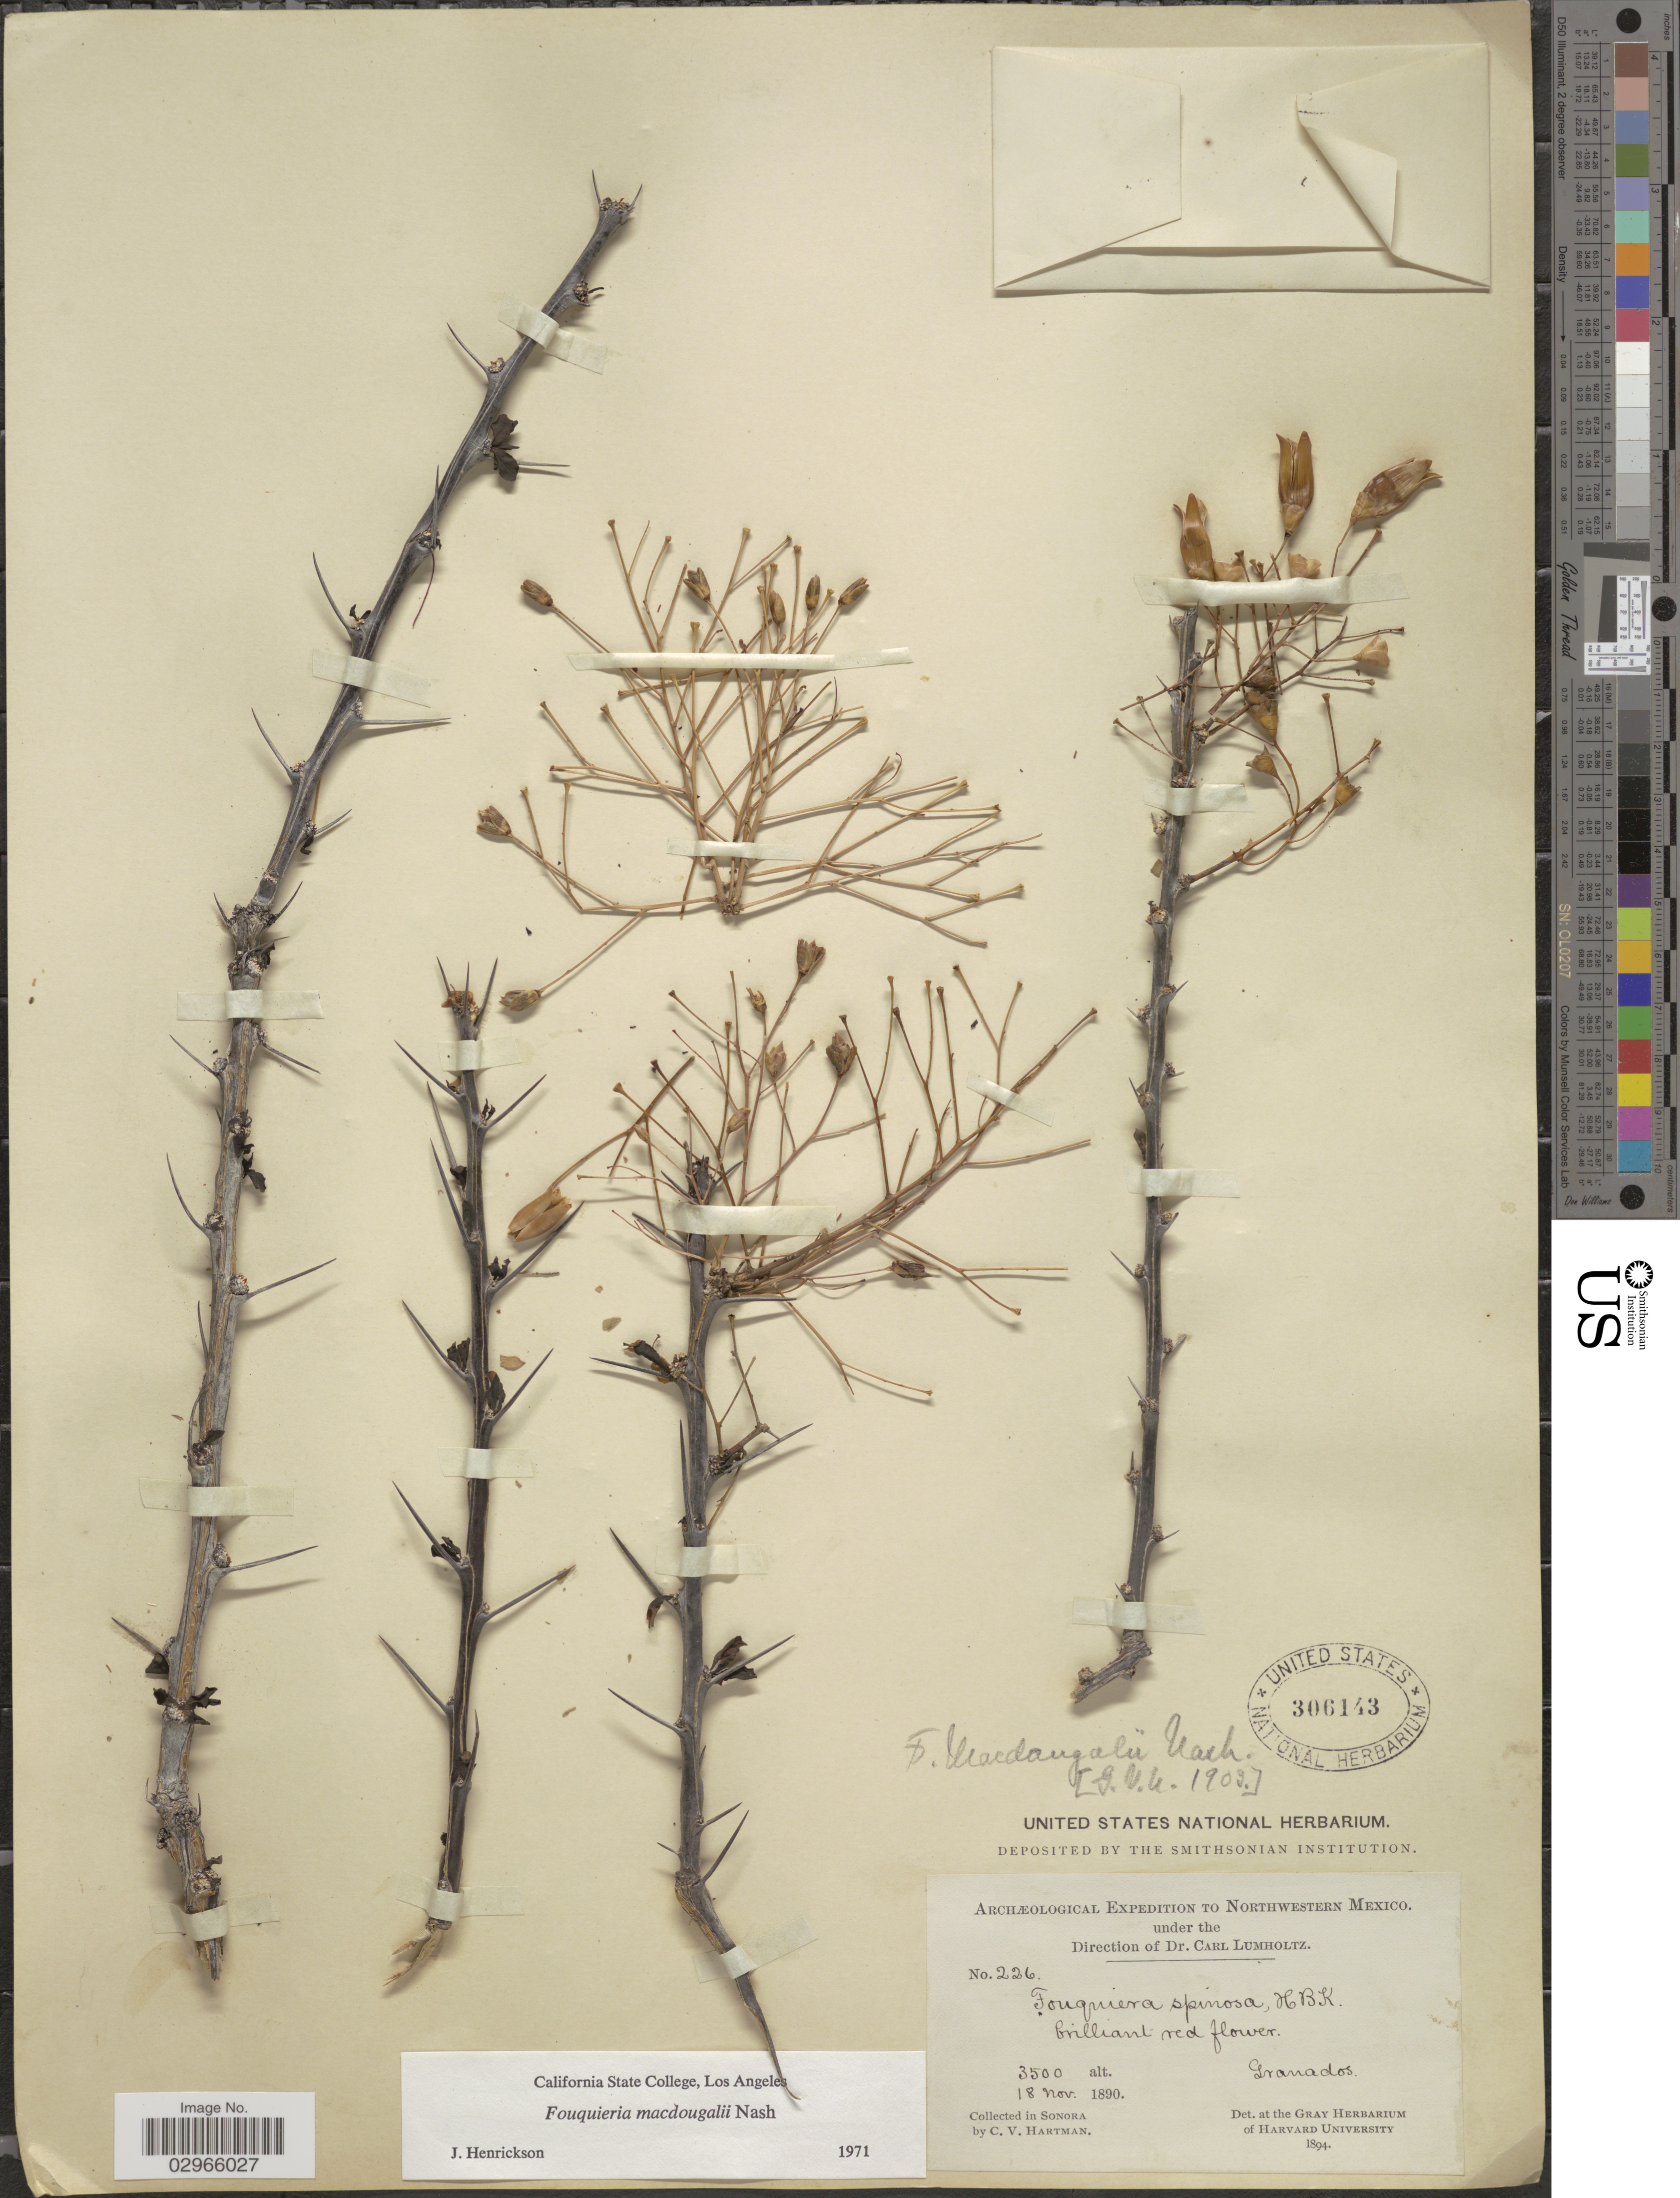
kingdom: Plantae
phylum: Tracheophyta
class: Magnoliopsida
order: Ericales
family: Fouquieriaceae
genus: Fouquieria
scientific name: Fouquieria macdougalii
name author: Nash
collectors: C. V. Hartman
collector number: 226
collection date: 1890-11-18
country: Mexico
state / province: Sonora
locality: Northwestern Mexico. Granados.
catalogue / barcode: US 306143